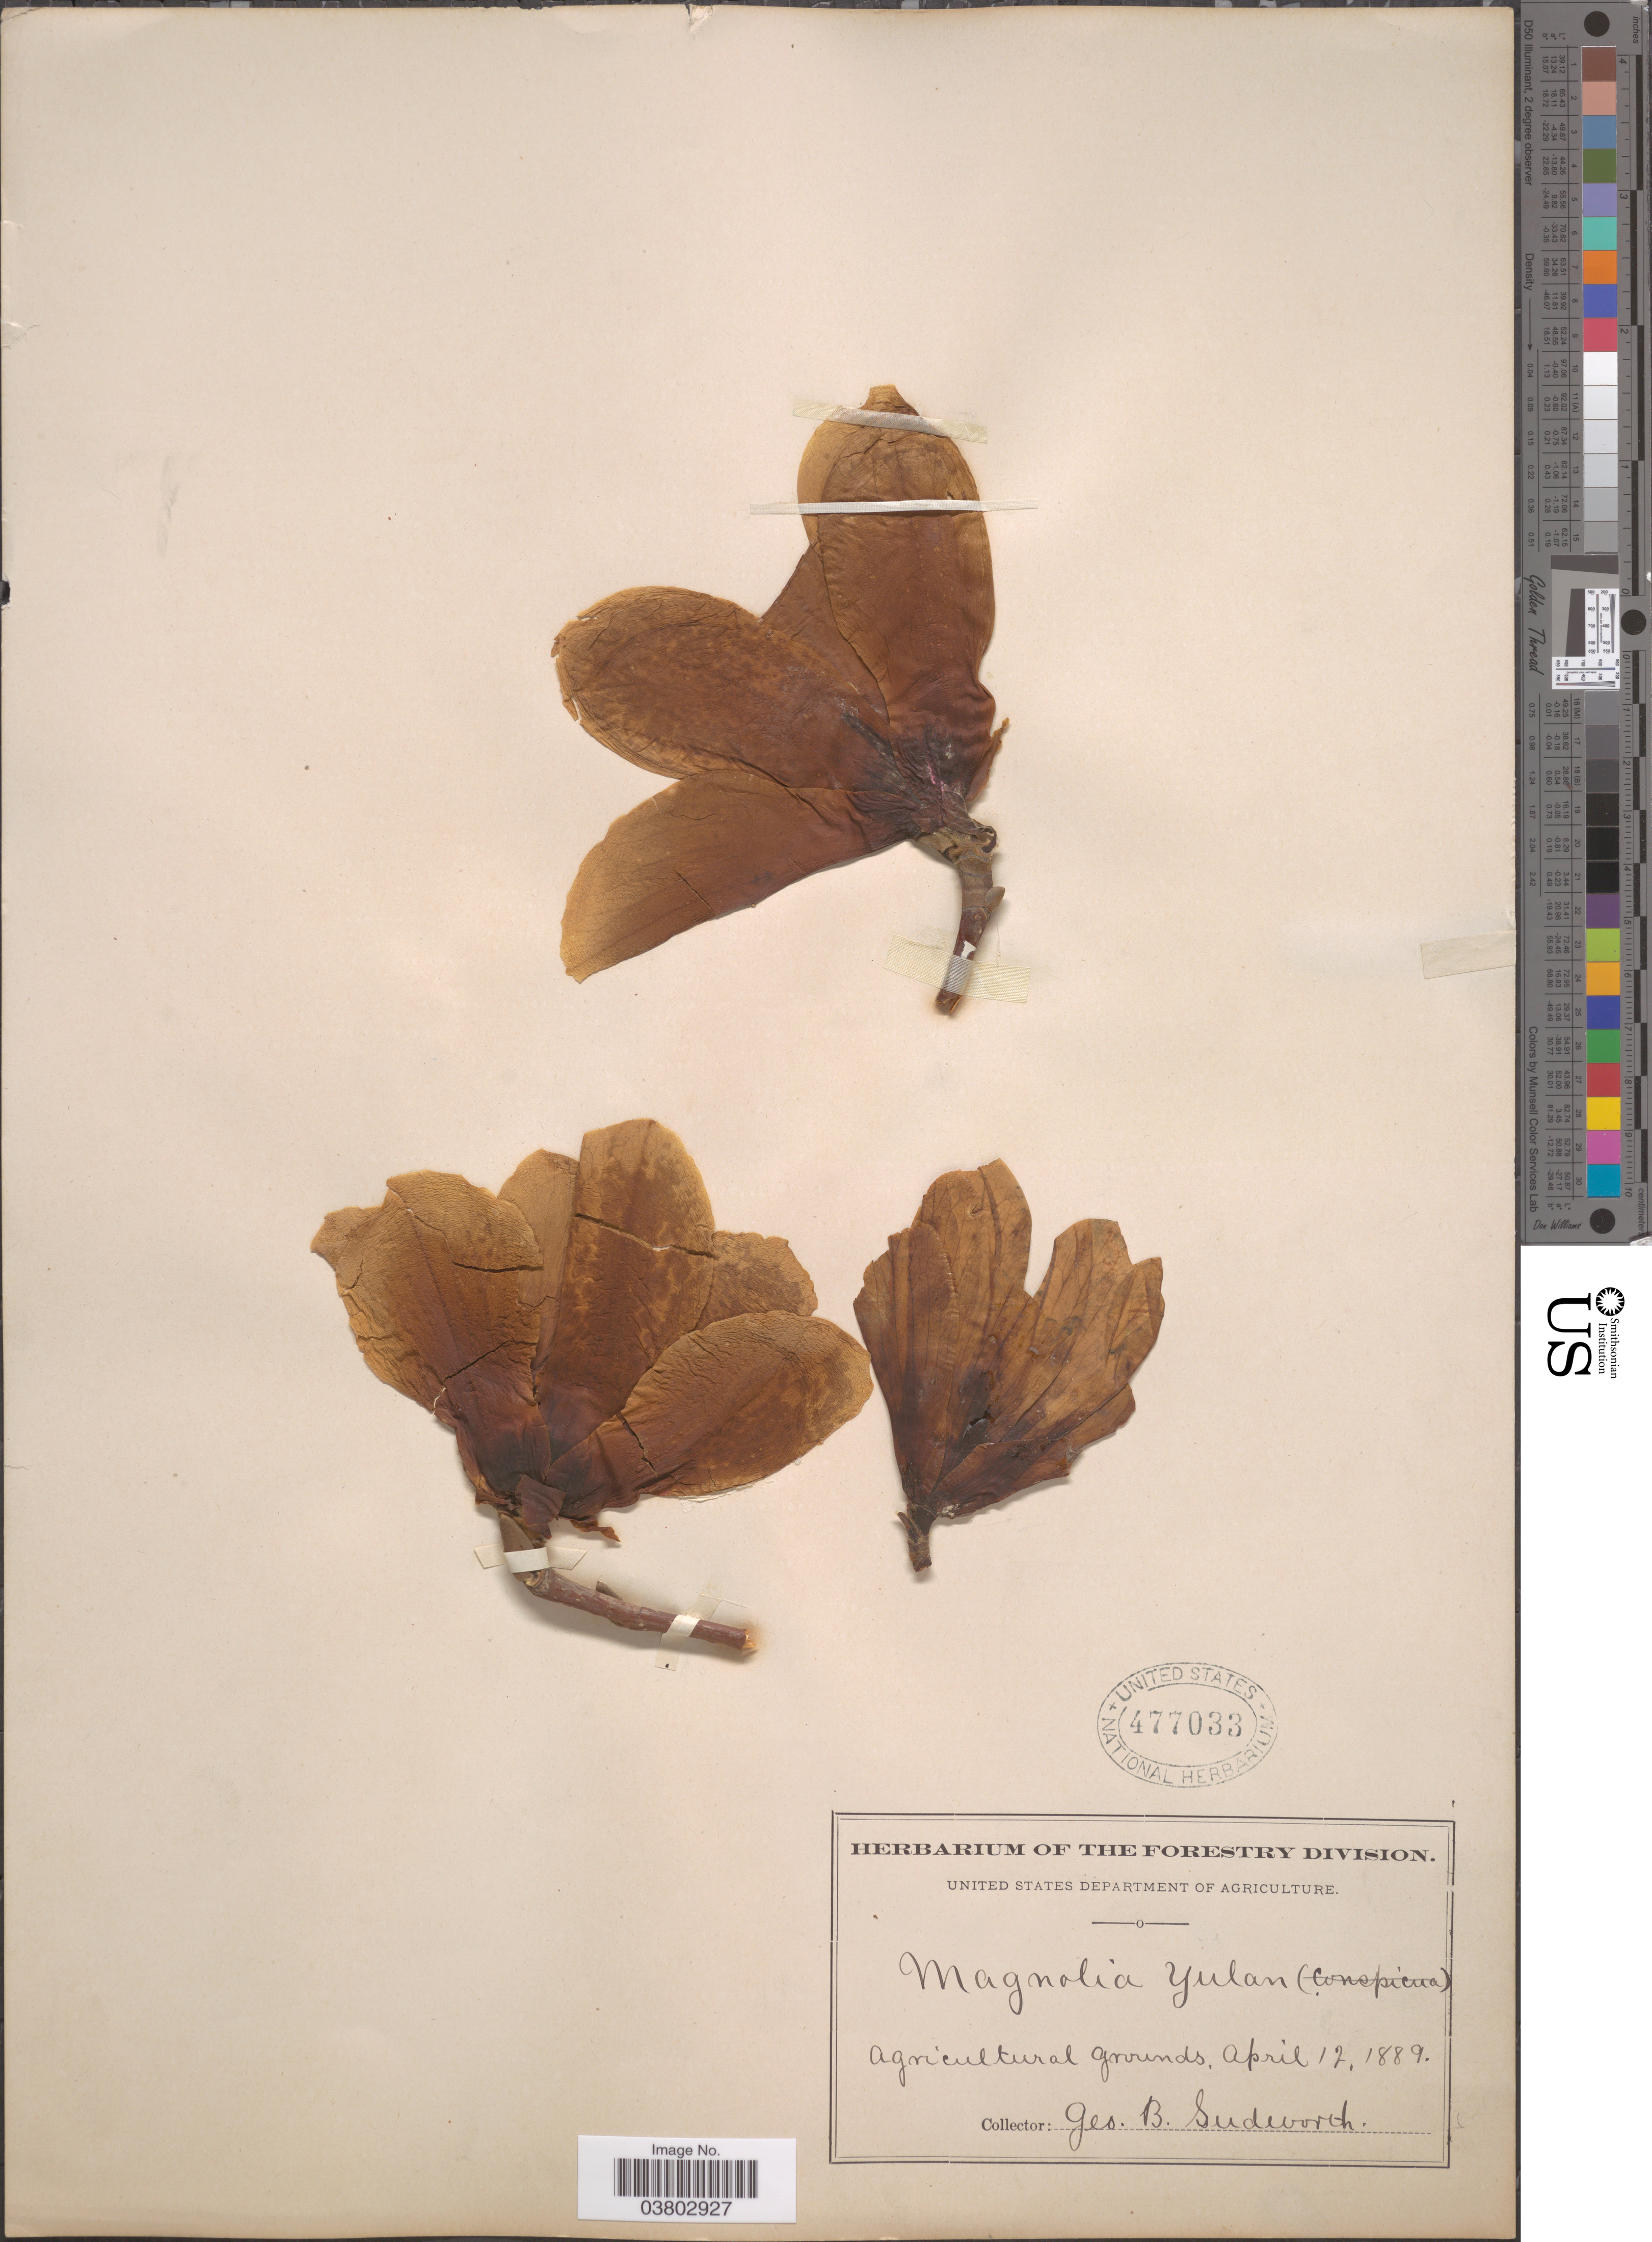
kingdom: Plantae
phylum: Tracheophyta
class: Magnoliopsida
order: Magnoliales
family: Magnoliaceae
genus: Magnolia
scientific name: Magnolia yulan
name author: Desf.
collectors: G. B. Sudworth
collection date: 1889-04-17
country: United States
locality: Agricultural Grounds.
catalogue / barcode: US 477033